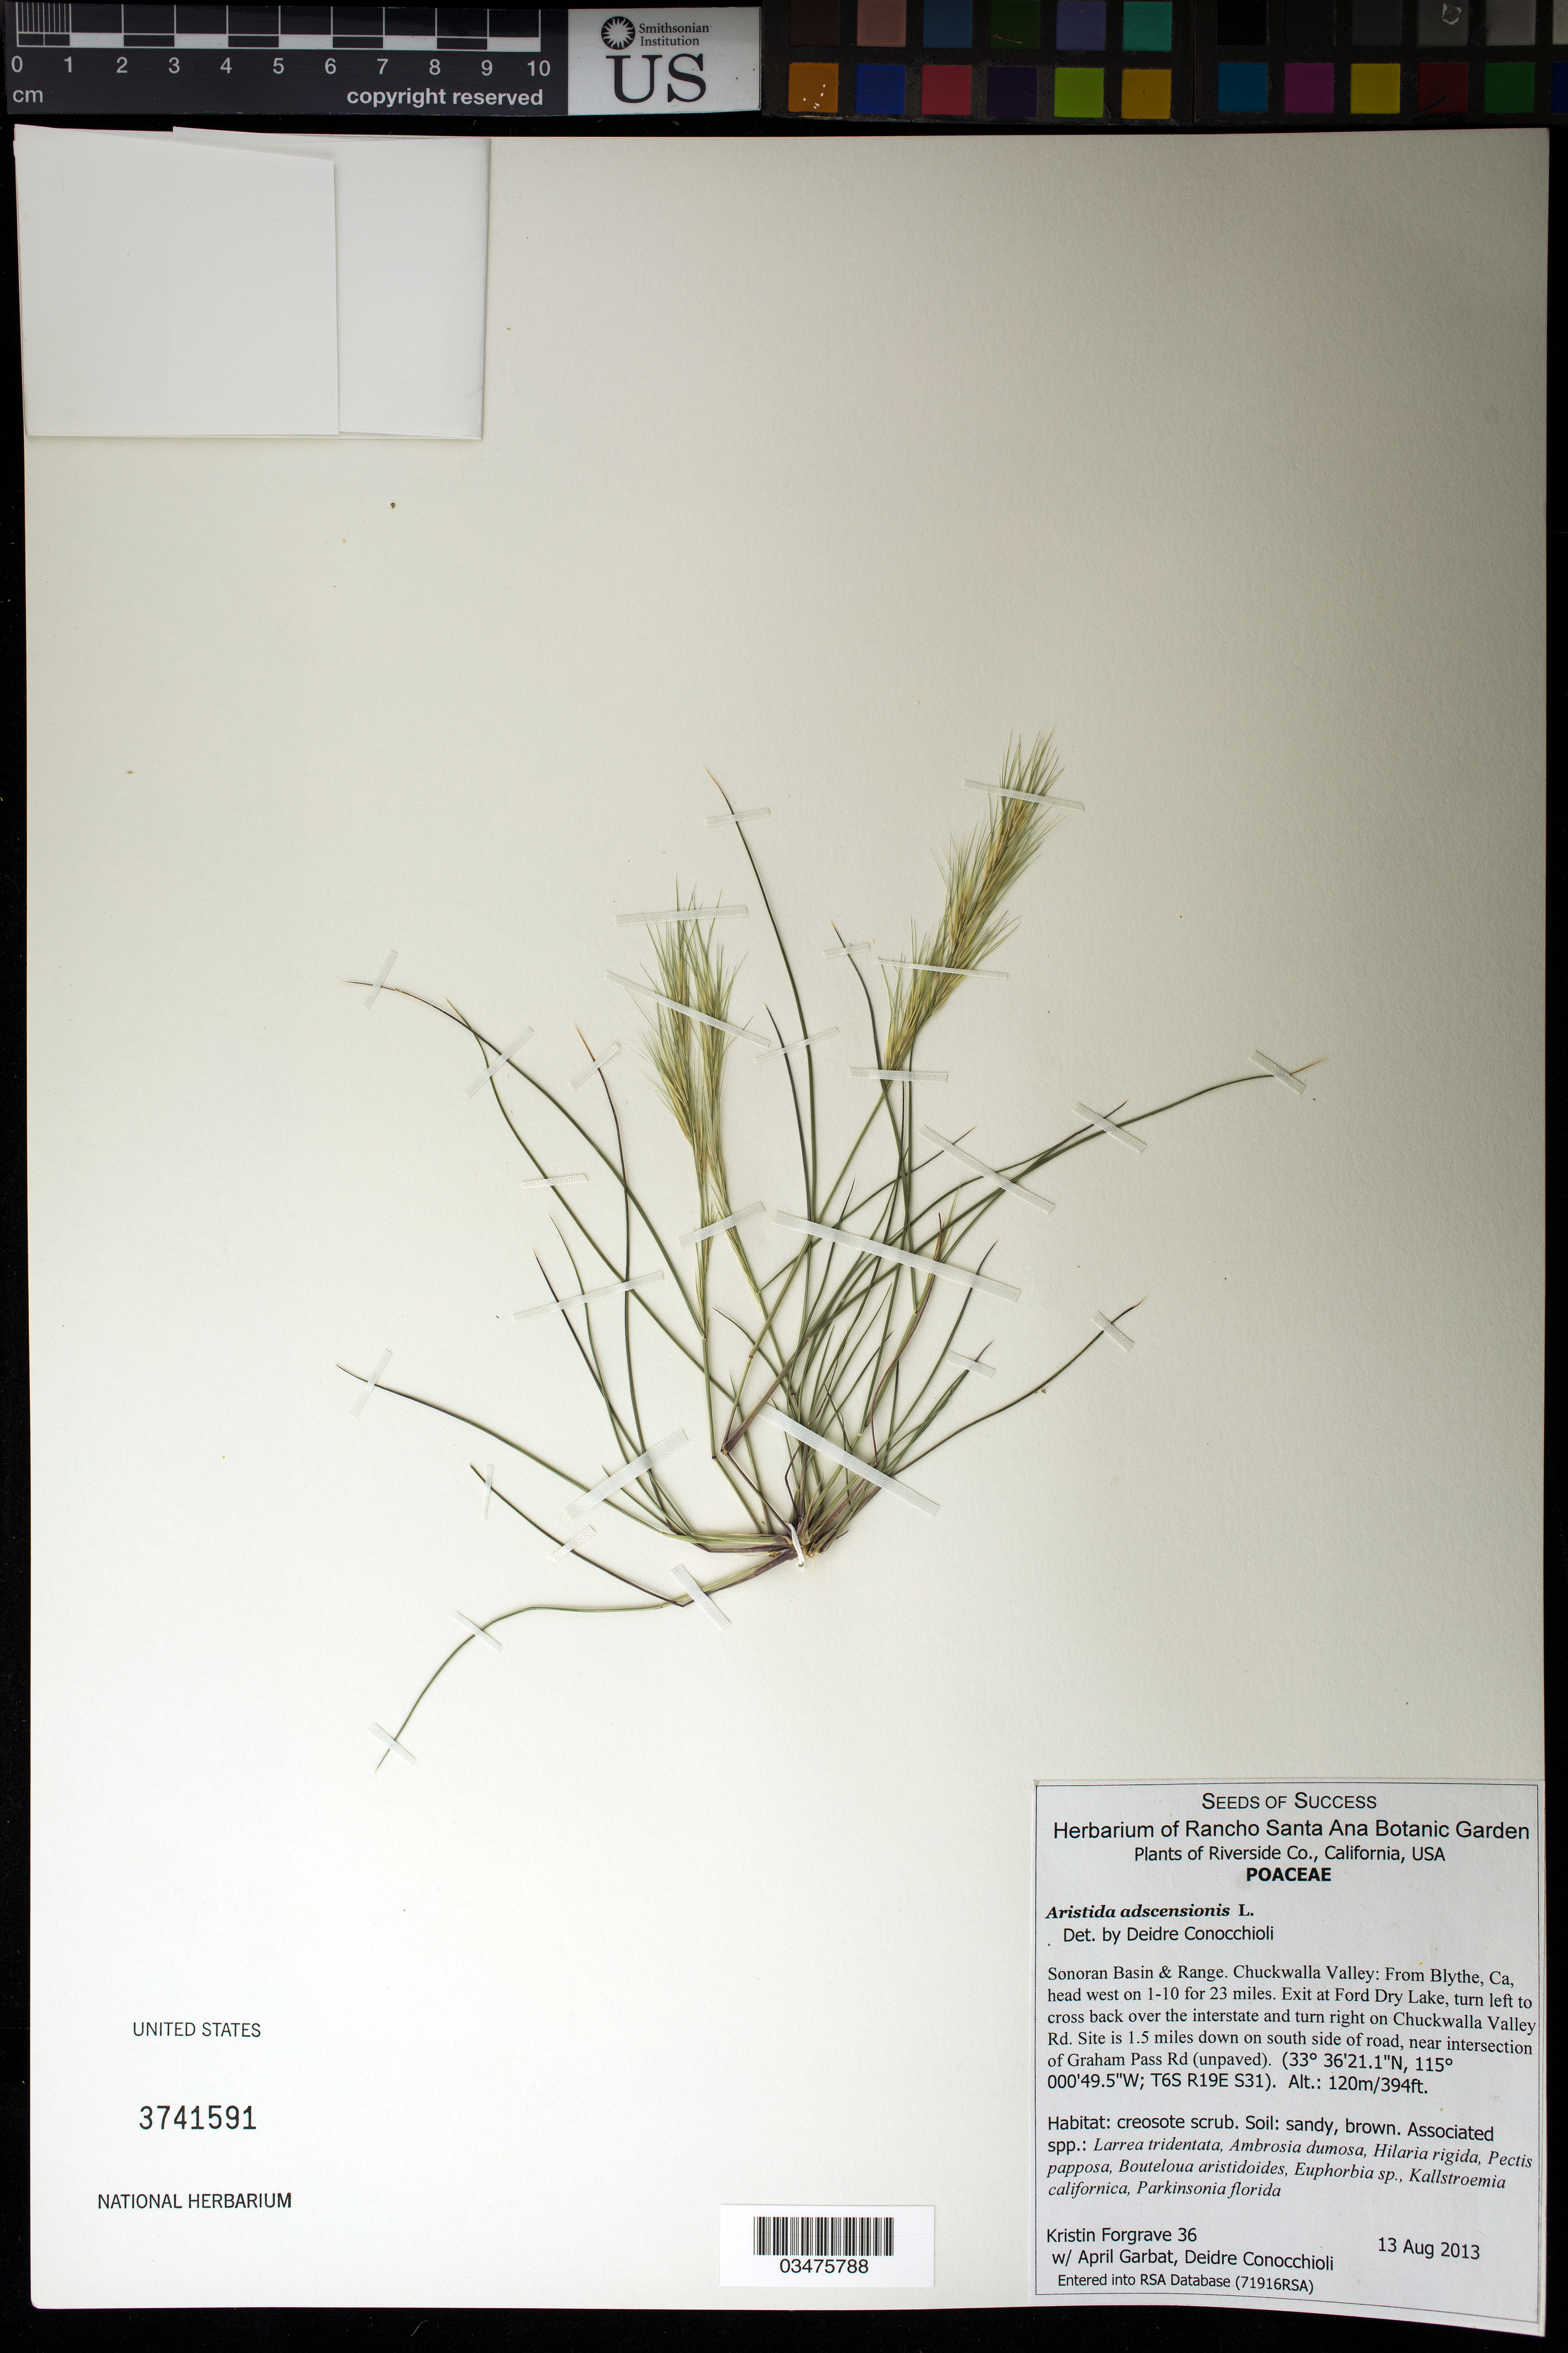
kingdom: Plantae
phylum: Tracheophyta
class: Liliopsida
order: Poales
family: Poaceae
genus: Aristida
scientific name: Aristida adscensionis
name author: L.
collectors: K. Forgrave, D. Conocchioli & A. Garbat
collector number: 36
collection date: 2013-08-13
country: United States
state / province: California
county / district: Riverside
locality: Sonoran Basin and Range. Chuckwalla Valley.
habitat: Creosote scrub, soil sandy, brown.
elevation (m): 120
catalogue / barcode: US 3741591